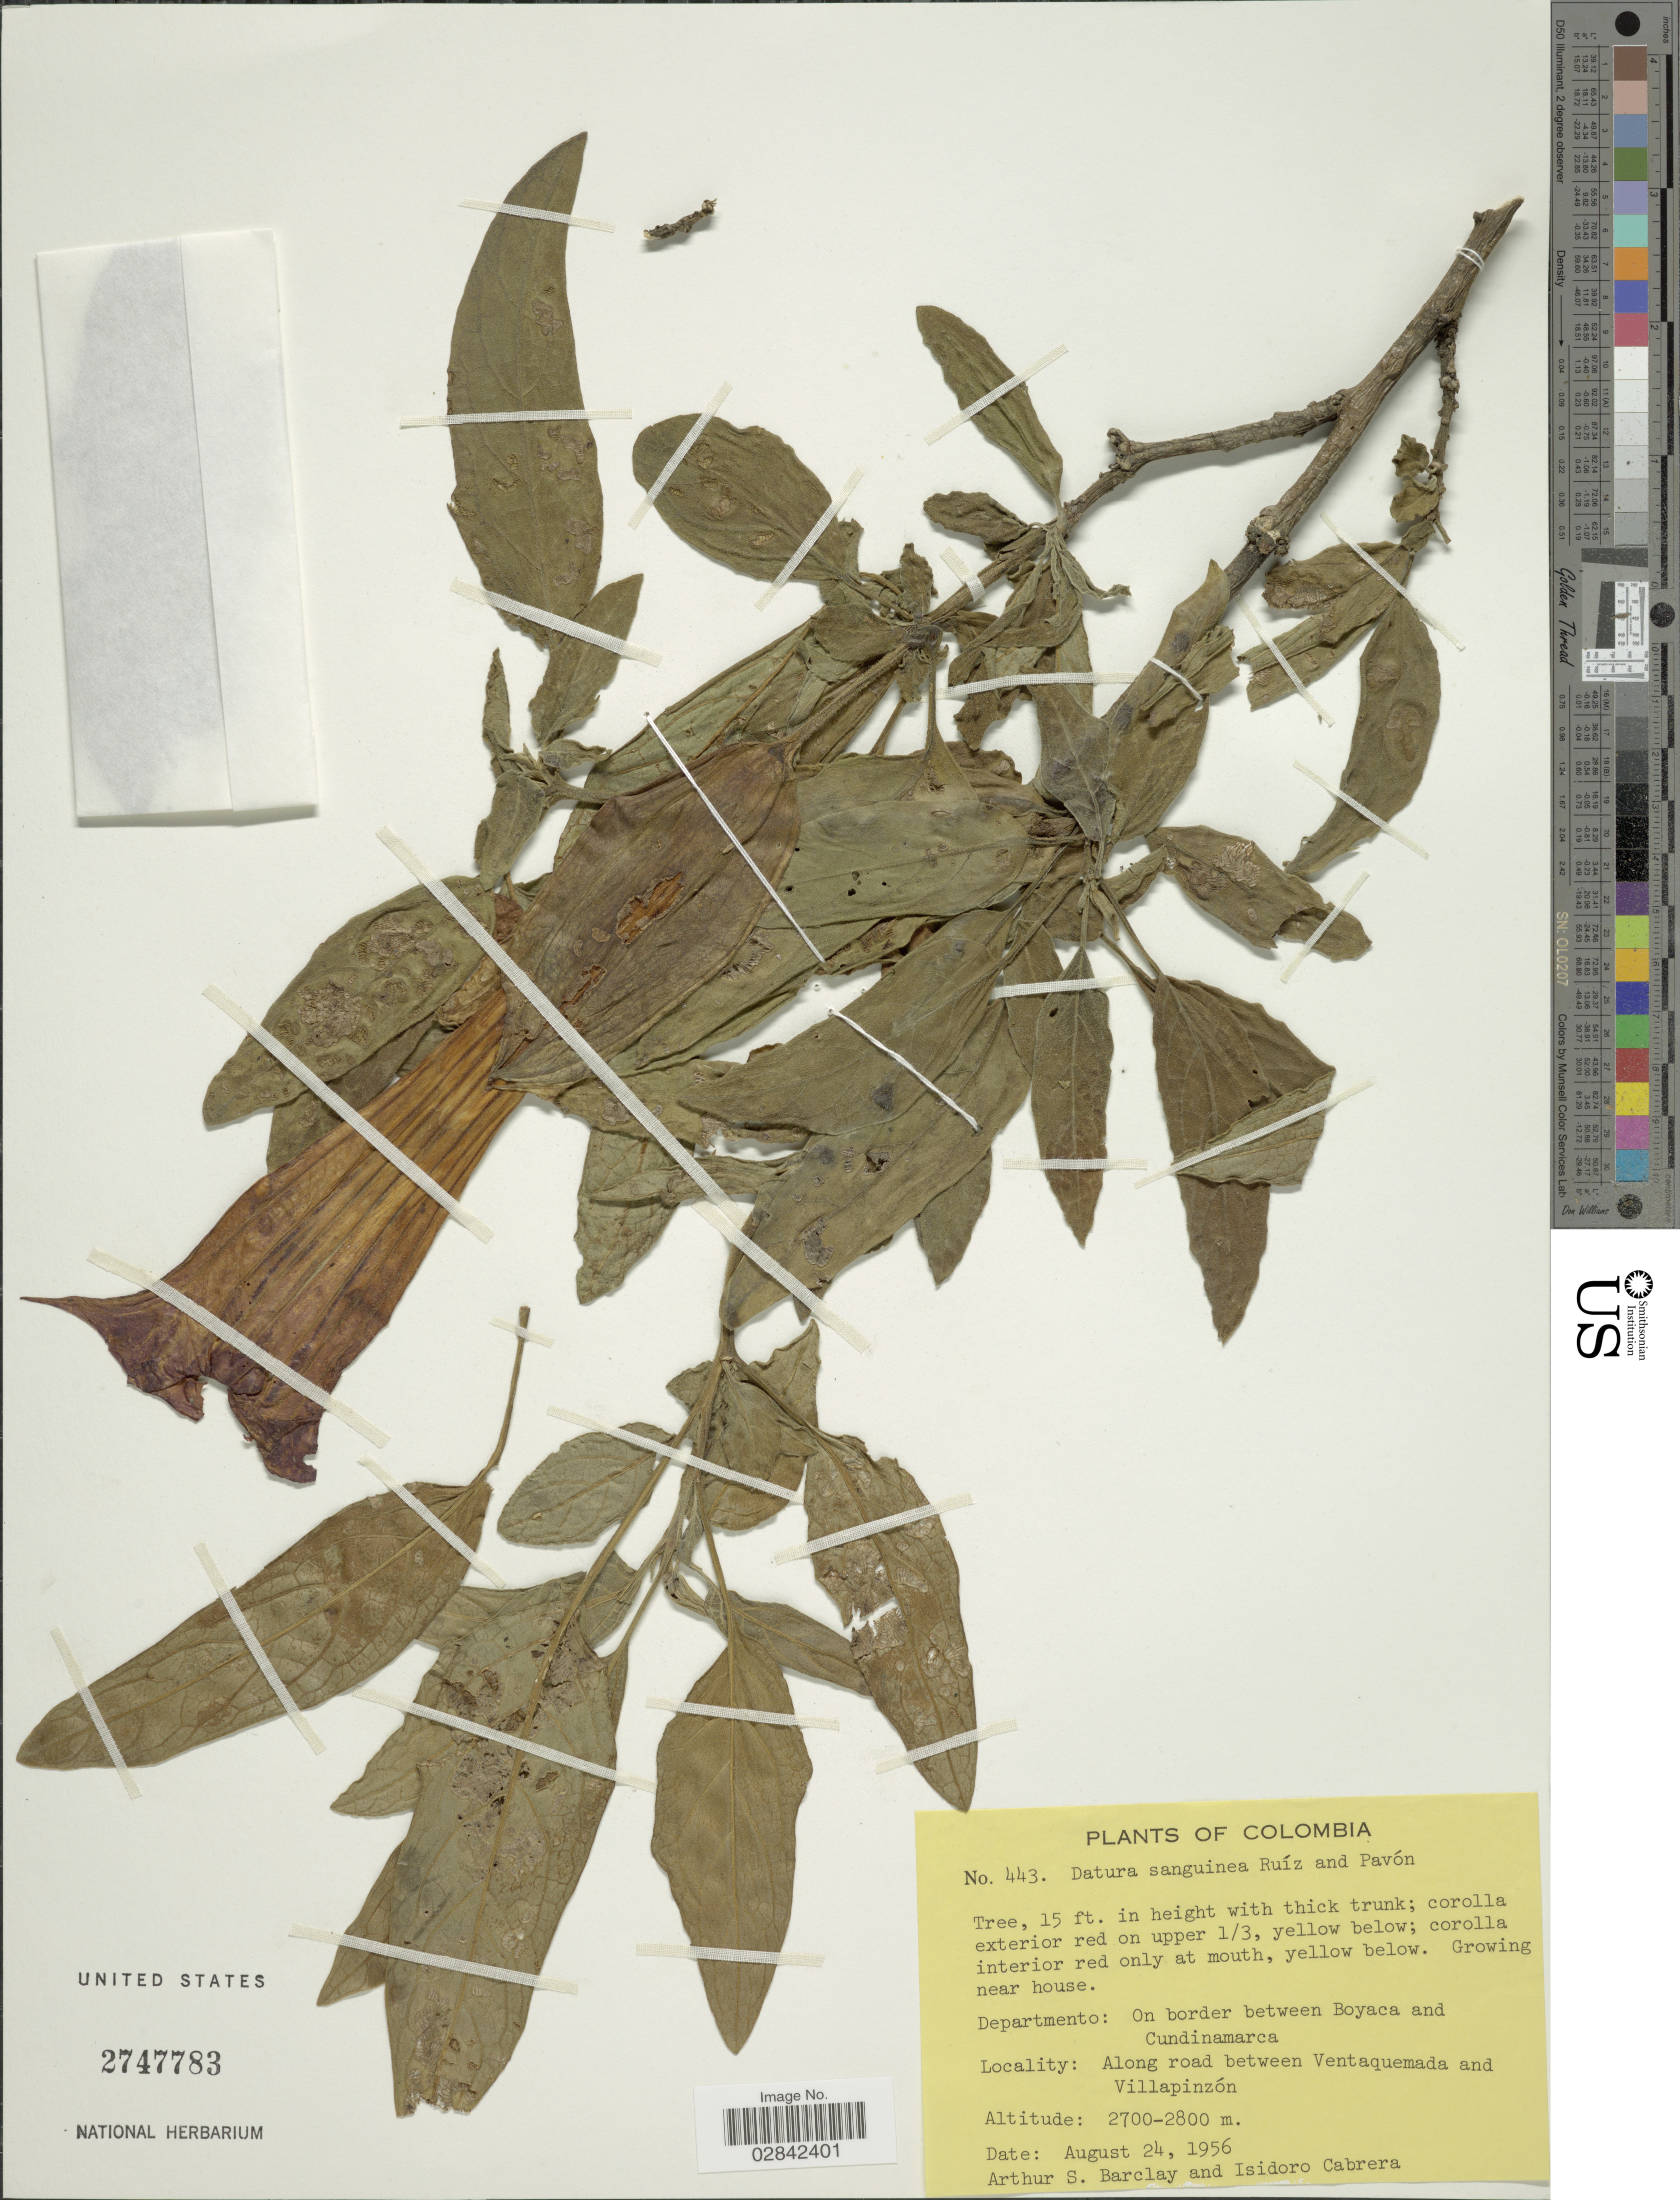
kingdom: Plantae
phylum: Tracheophyta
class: Magnoliopsida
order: Solanales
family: Solanaceae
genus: Brugmansia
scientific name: Brugmansia sanguinea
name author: (Ruiz & Pav.) D. Don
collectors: A. S. Barclay & I. Cabrera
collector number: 443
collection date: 1956-08-24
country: Colombia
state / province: Cundinamarca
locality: Departmento: On border between Boyaca and Cundinamarca, Along road between Ventaquemada and Villapinzón.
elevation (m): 2700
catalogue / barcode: US 2747783